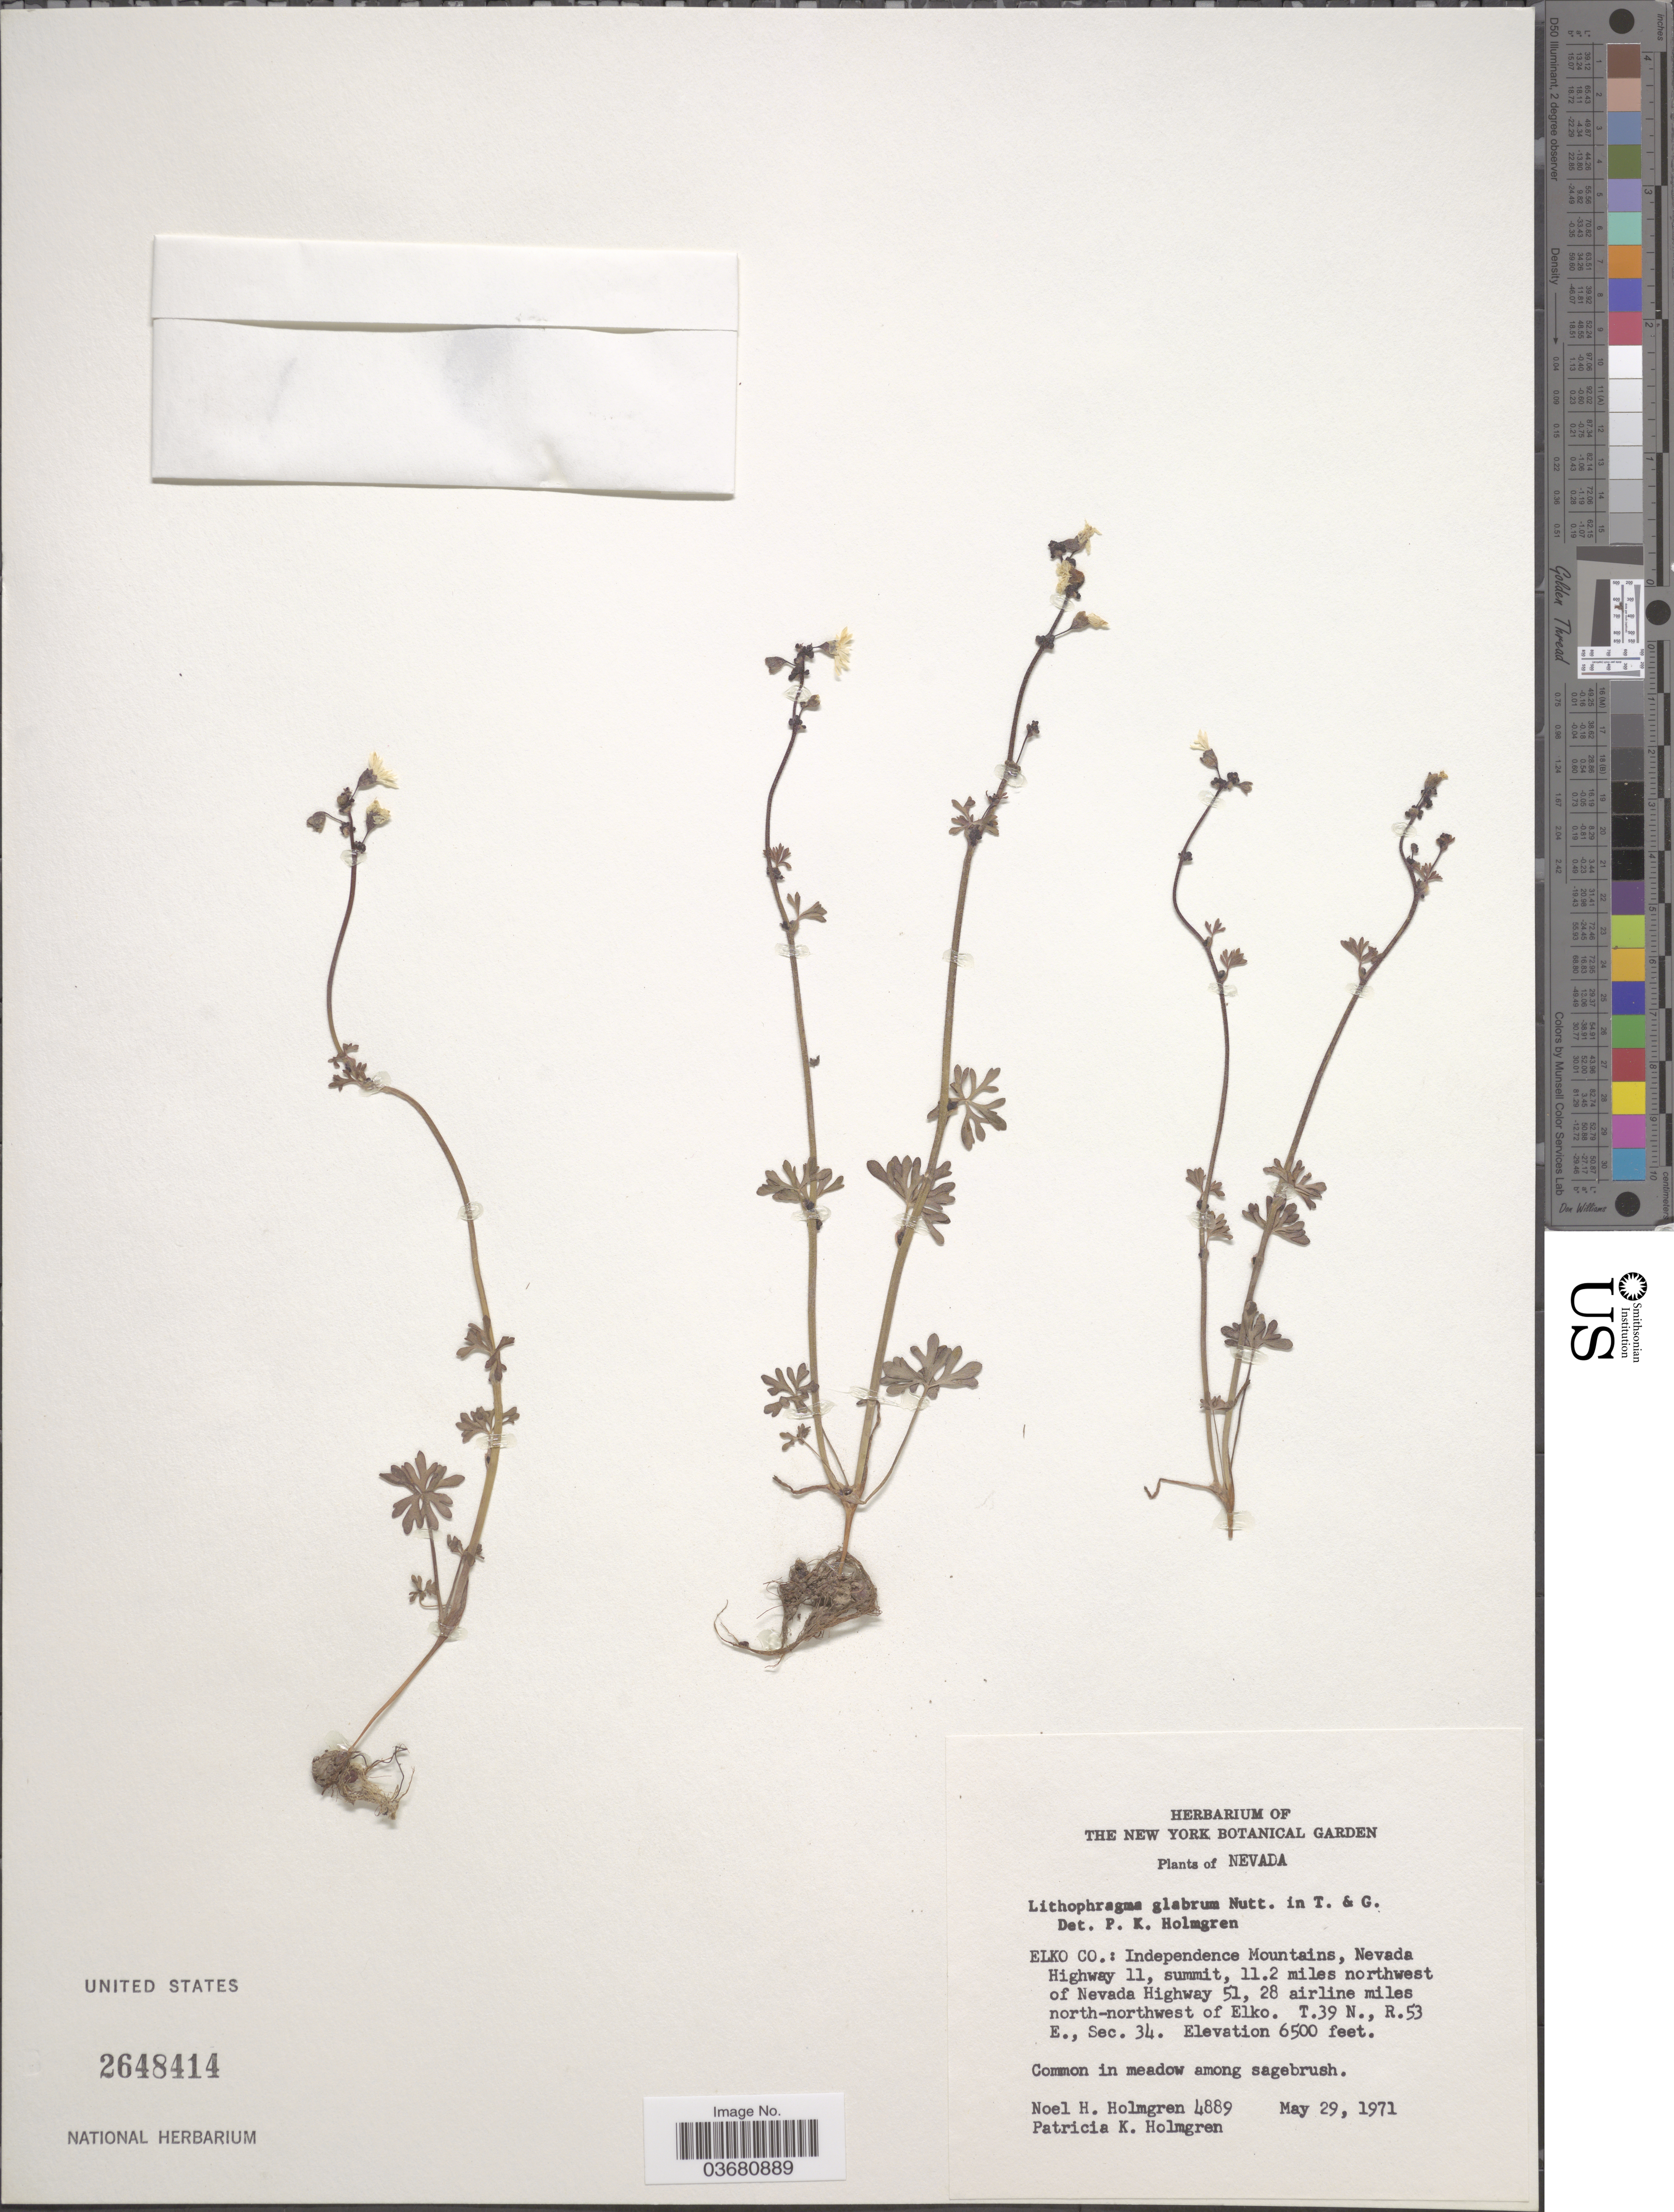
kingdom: Plantae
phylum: Tracheophyta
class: Magnoliopsida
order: Saxifragales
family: Saxifragaceae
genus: Lithophragma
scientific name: Lithophragma glabrum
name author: Nutt.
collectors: N. H. Holmgren & P. K. Holmgren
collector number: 4889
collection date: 1971-05-29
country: United States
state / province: Nevada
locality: Elko Co.: Independence Mountains, Nevada Highway 11, summit, 11.2 miles northwest of Nevada Highway 51, 28 airline miles north-northwest of Elko. T.39 N., R. 53 E., Sec. 34. In meadow among sagebrush.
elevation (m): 1981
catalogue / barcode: US 2648414